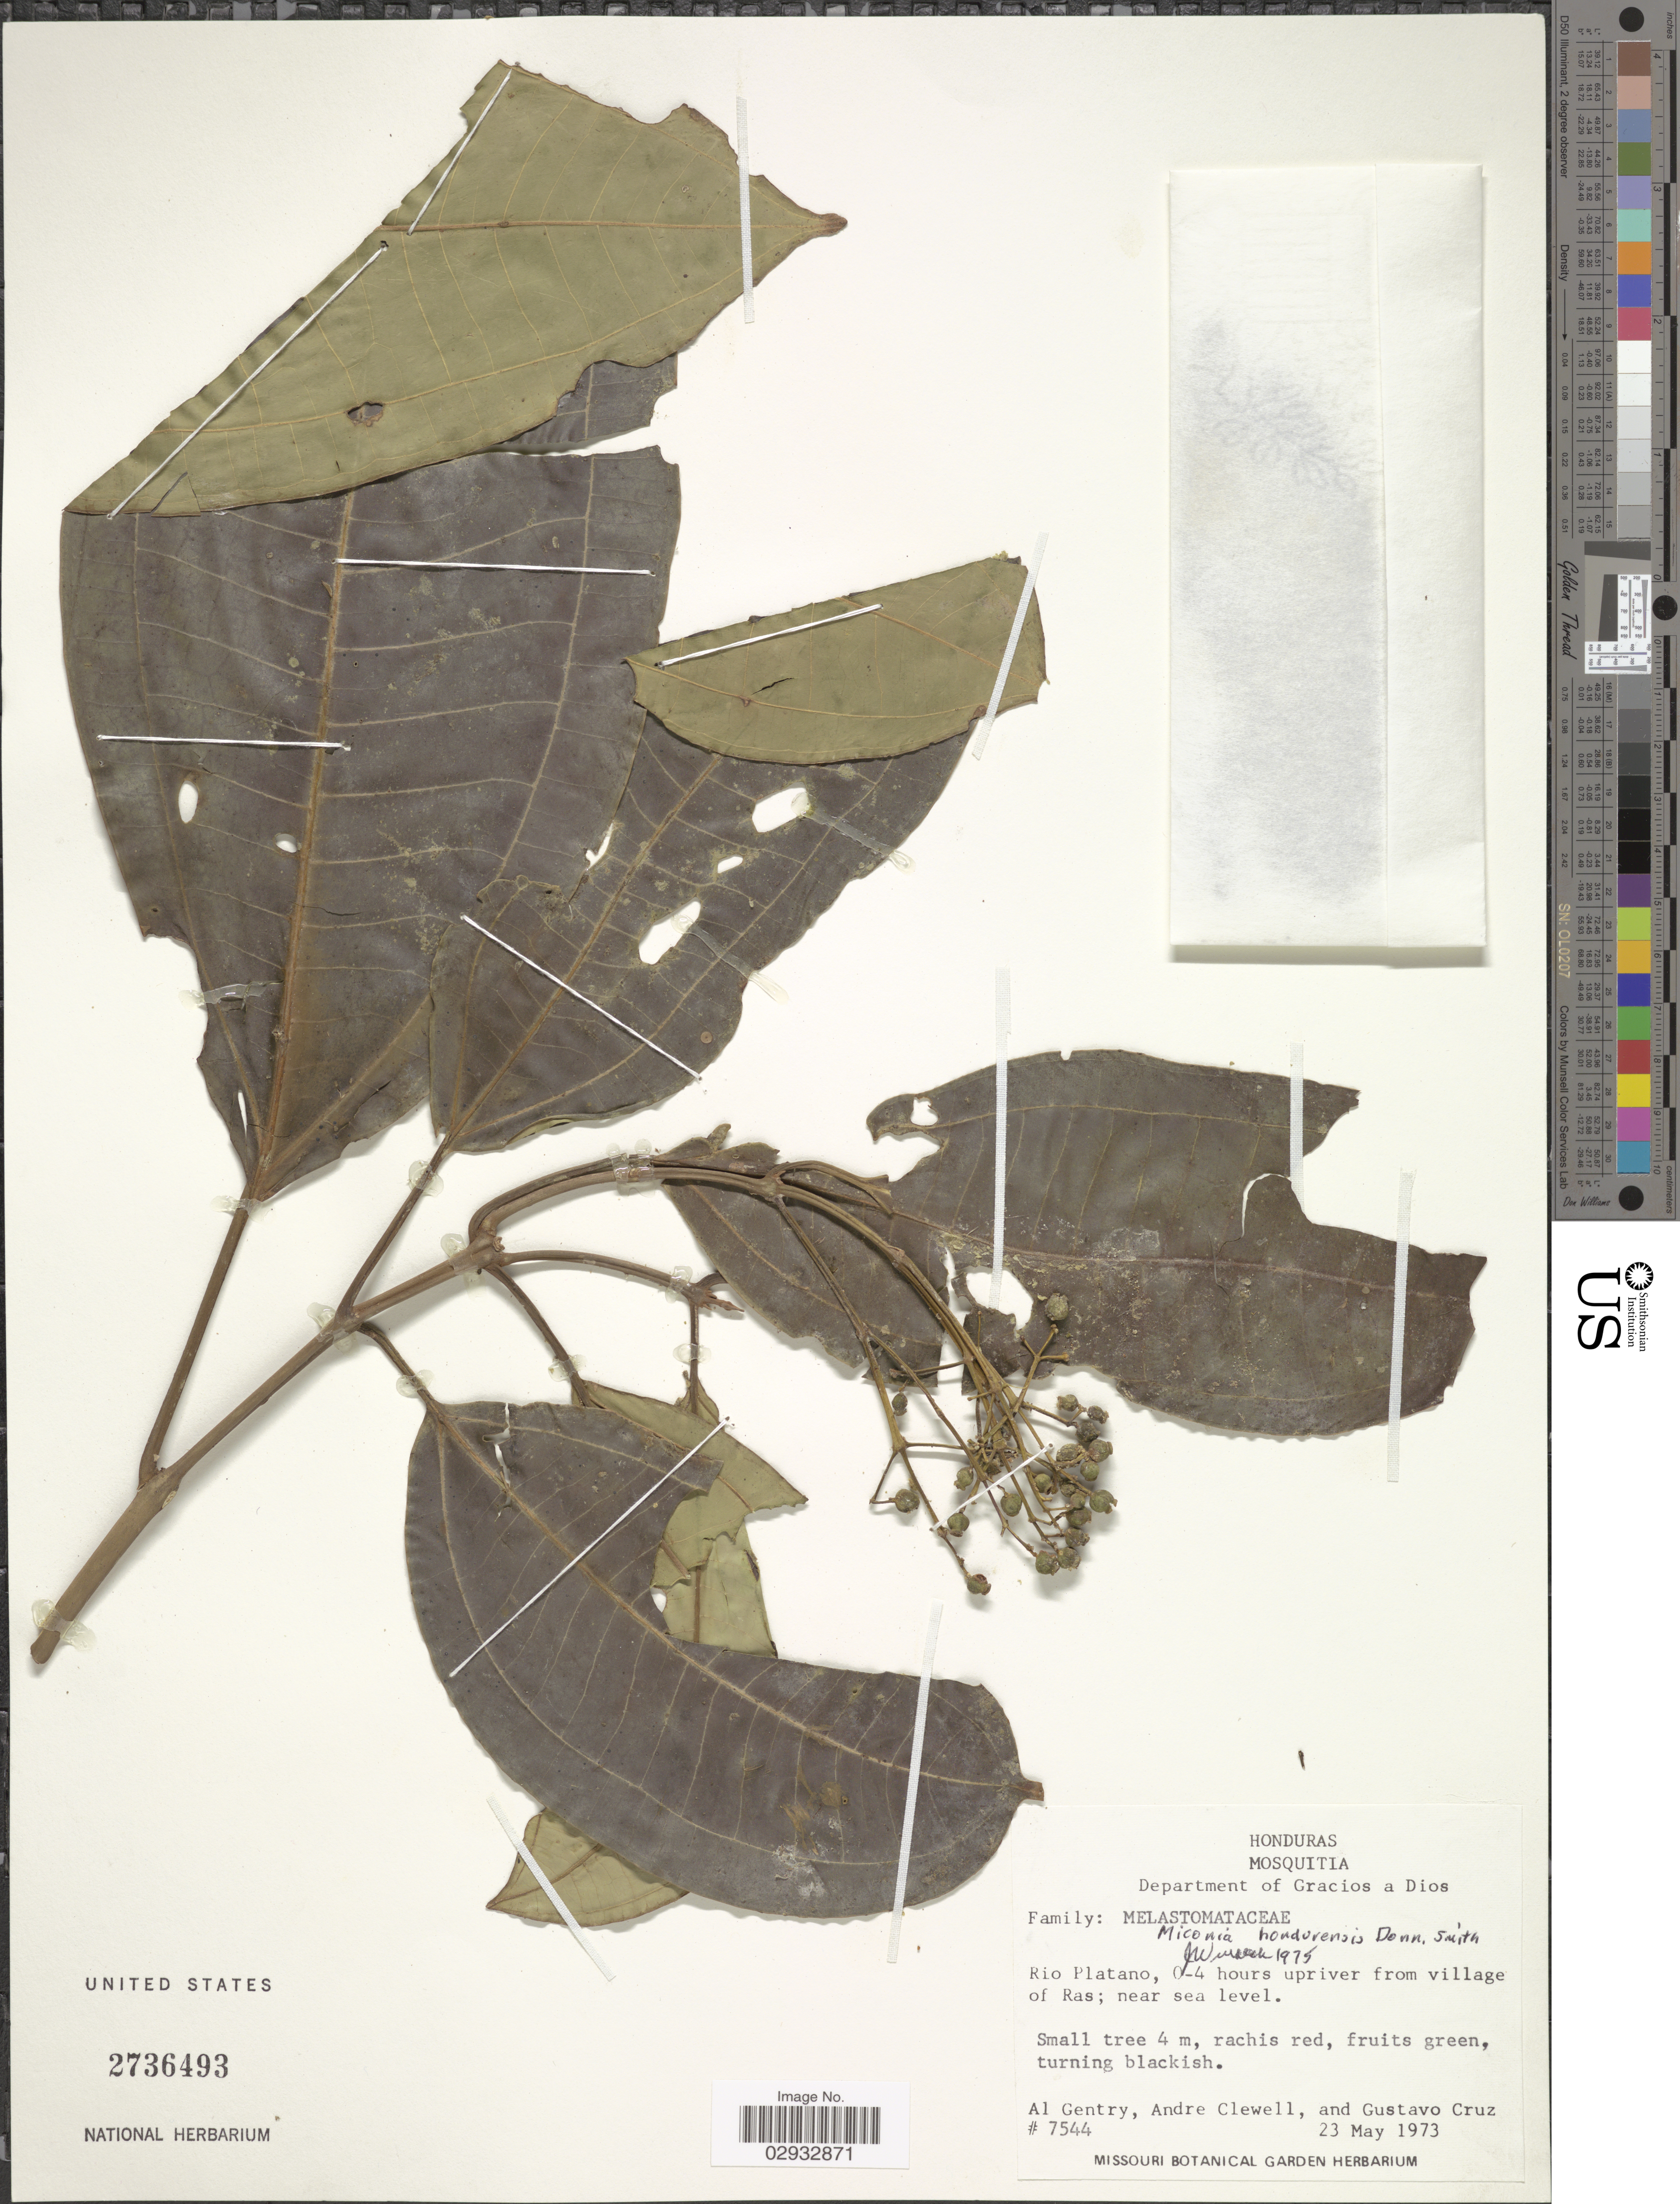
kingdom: Plantae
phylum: Tracheophyta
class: Magnoliopsida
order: Myrtales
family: Melastomataceae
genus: Miconia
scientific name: Miconia hondurensis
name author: Donn. Sm.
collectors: A. H. Gentry, A. Clewell & G. Cruz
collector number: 7544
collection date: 1973-05-23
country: Honduras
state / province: Gracias de Dios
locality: Mosquitia. Department of Gracios a Dios. Rio Platano, 0-4 hours upriver from village of Ras.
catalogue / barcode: US 2736493